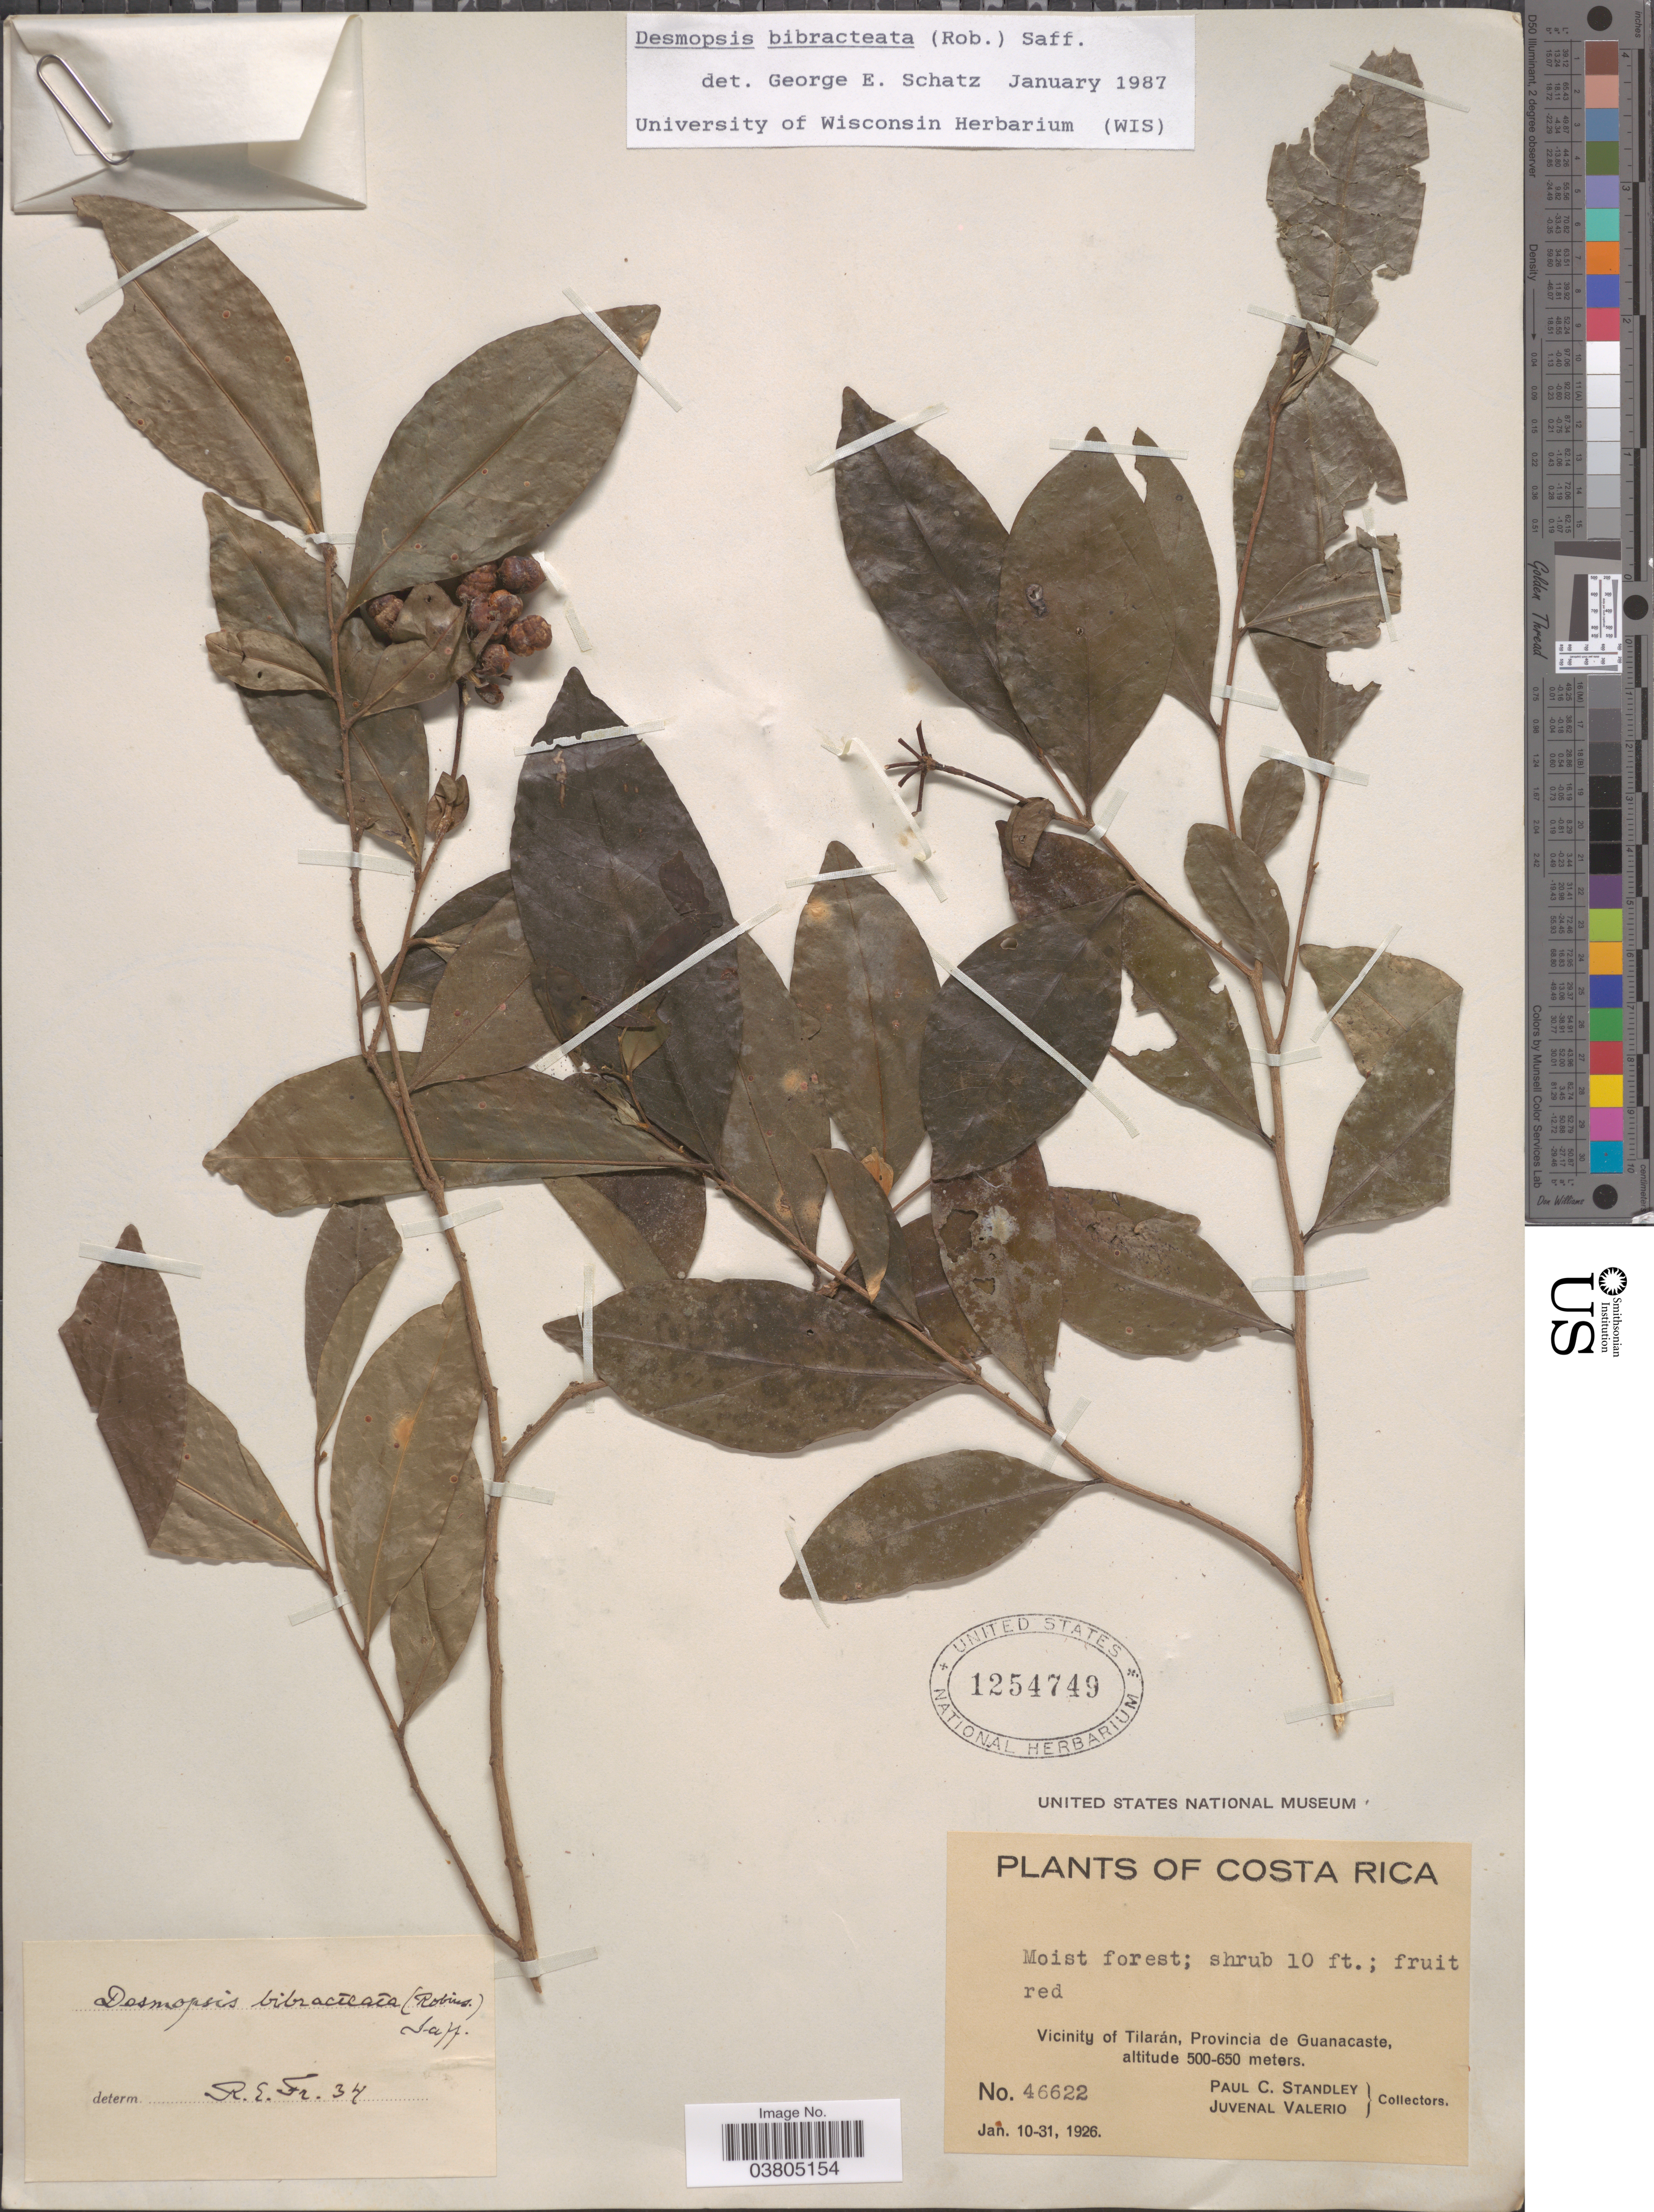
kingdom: Plantae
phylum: Tracheophyta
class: Magnoliopsida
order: Magnoliales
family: Annonaceae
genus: Desmopsis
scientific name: Desmopsis bibracteata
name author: (B.L. Rob.) Saff.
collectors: P. C. Standley & J. Valerio R.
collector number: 46622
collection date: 1926-01-10/1926-01-31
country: Costa Rica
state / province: Guanacaste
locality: Vicinity of Tilarán.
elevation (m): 500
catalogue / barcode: US 1254749